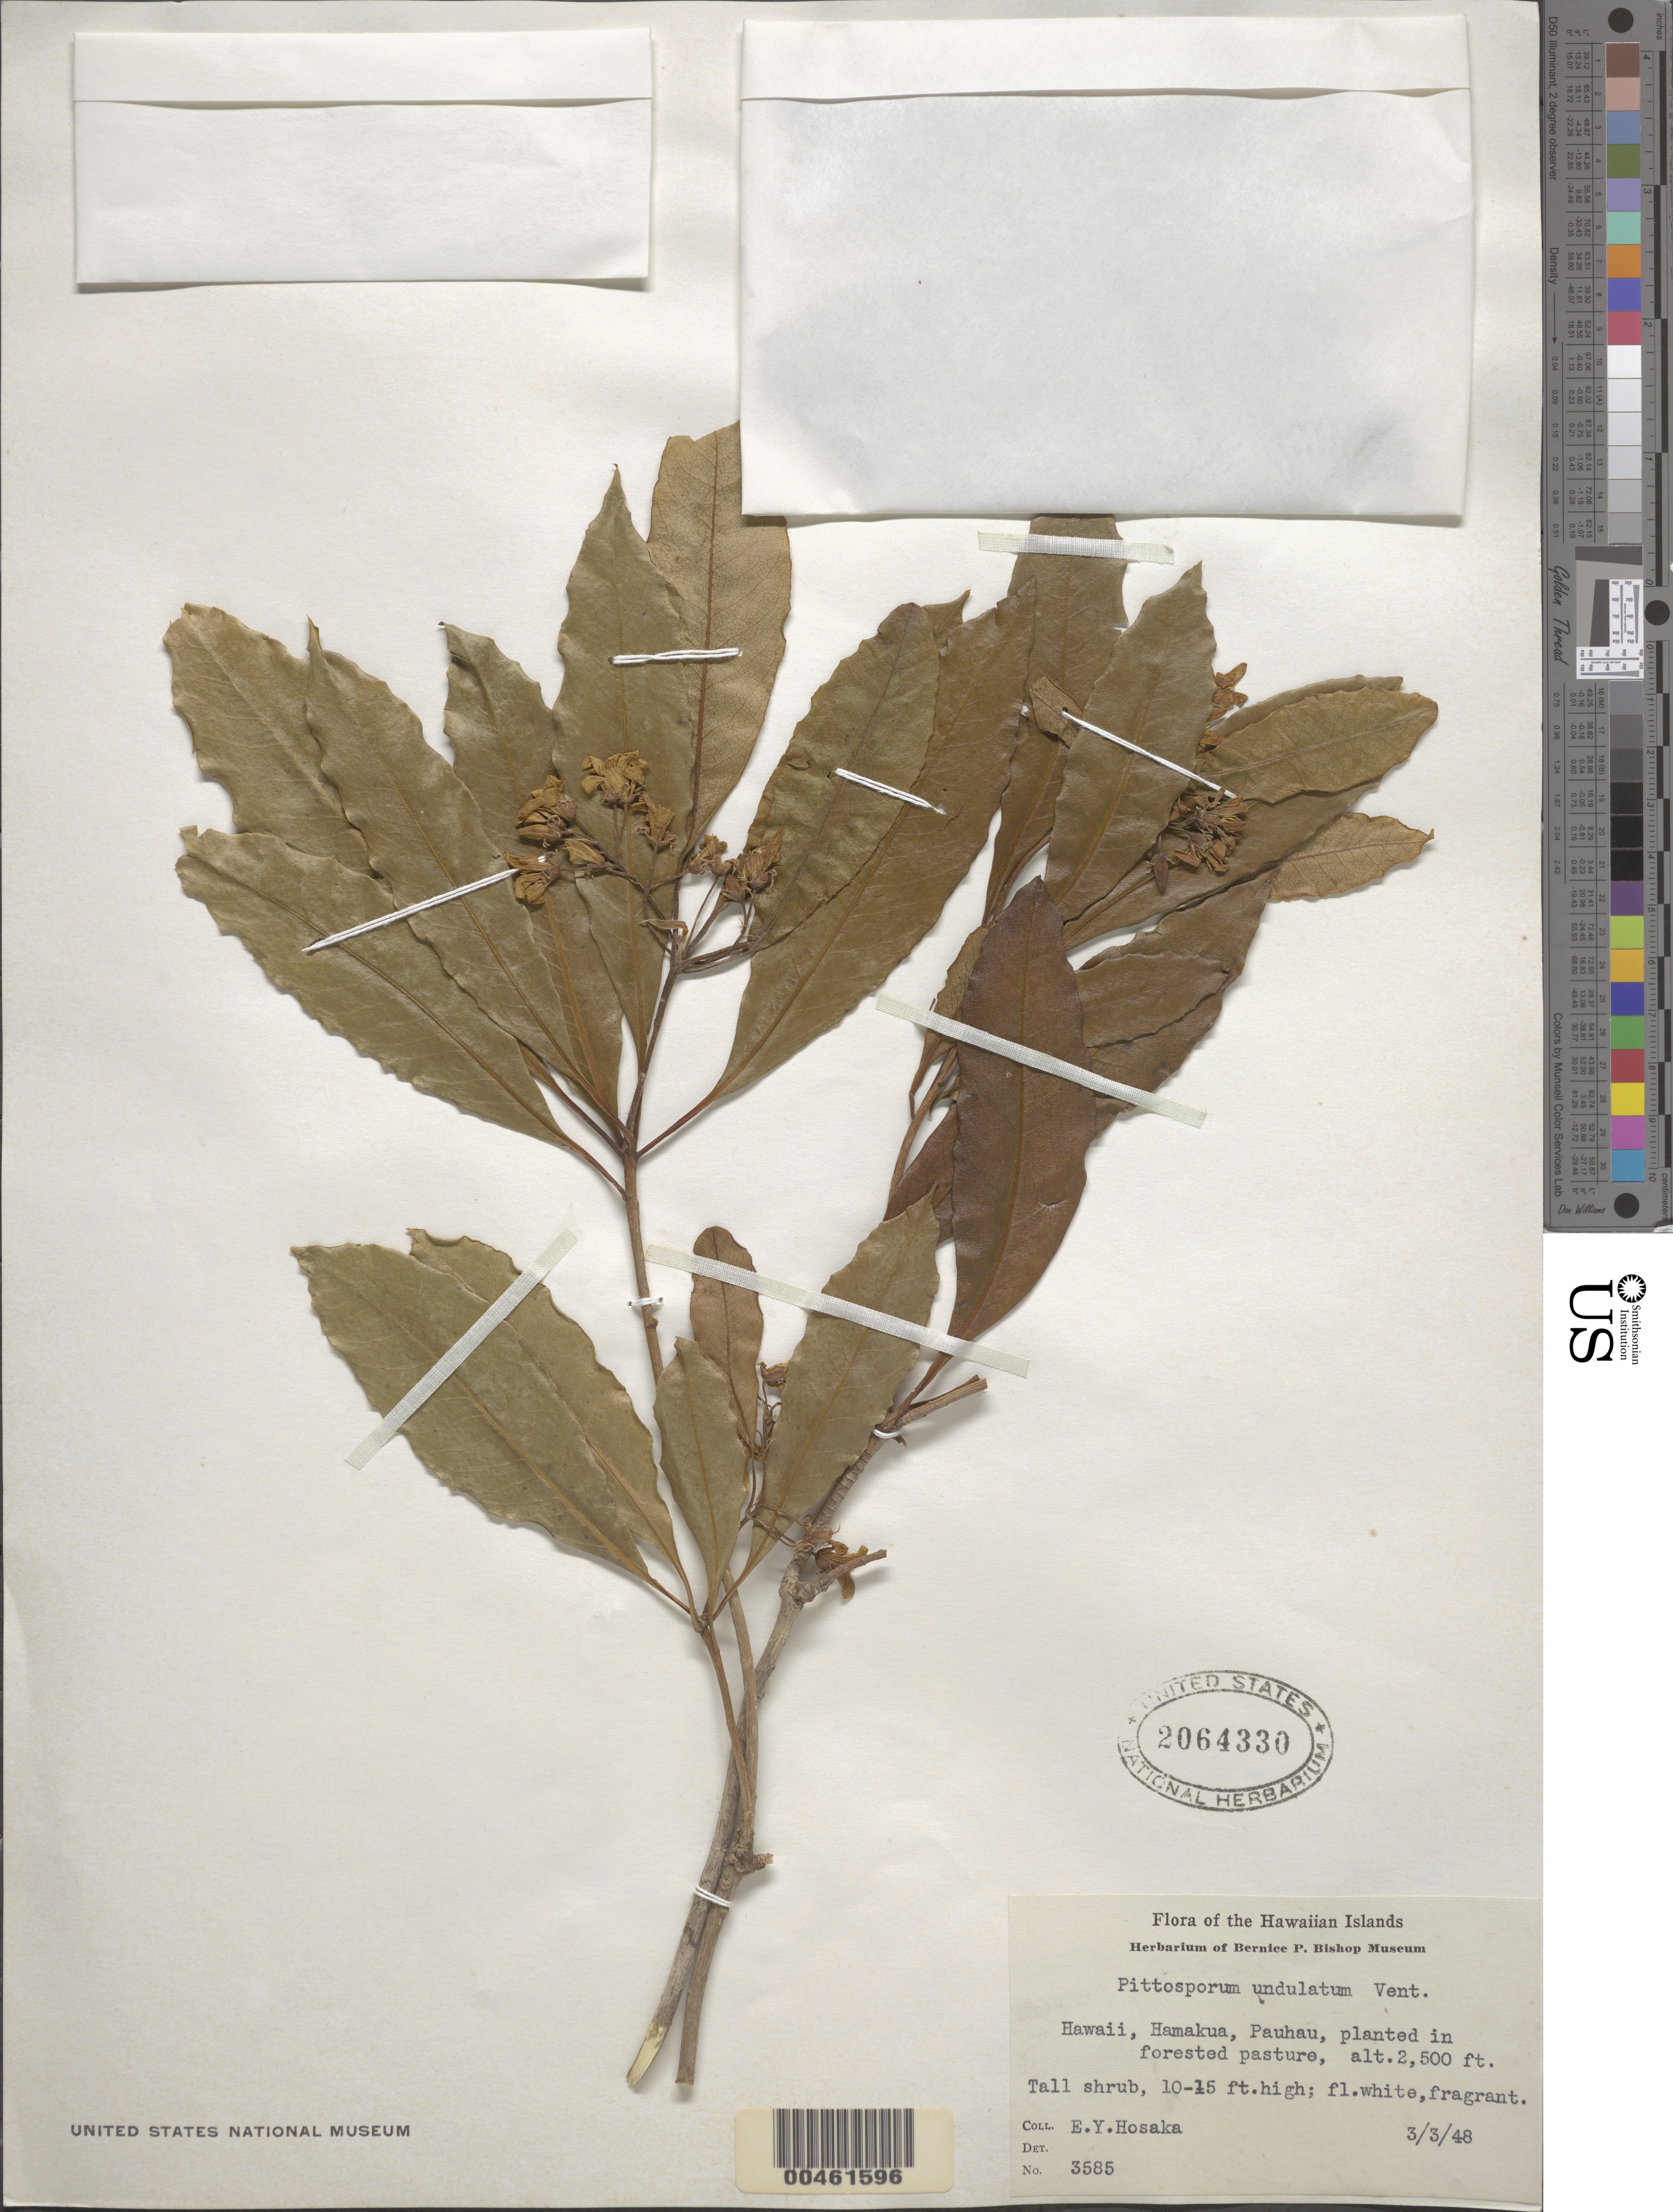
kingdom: Plantae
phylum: Tracheophyta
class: Magnoliopsida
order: Apiales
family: Pittosporaceae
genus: Pittosporum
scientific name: Pittosporum undulatum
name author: Vent.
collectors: E. Y. Hosaka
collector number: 3585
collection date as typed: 3 Mar 1948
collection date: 1948-03-03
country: United States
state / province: Hawaii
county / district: Hawaii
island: Hawaii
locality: Hamakua, Pauhau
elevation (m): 762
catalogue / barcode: US 2064330